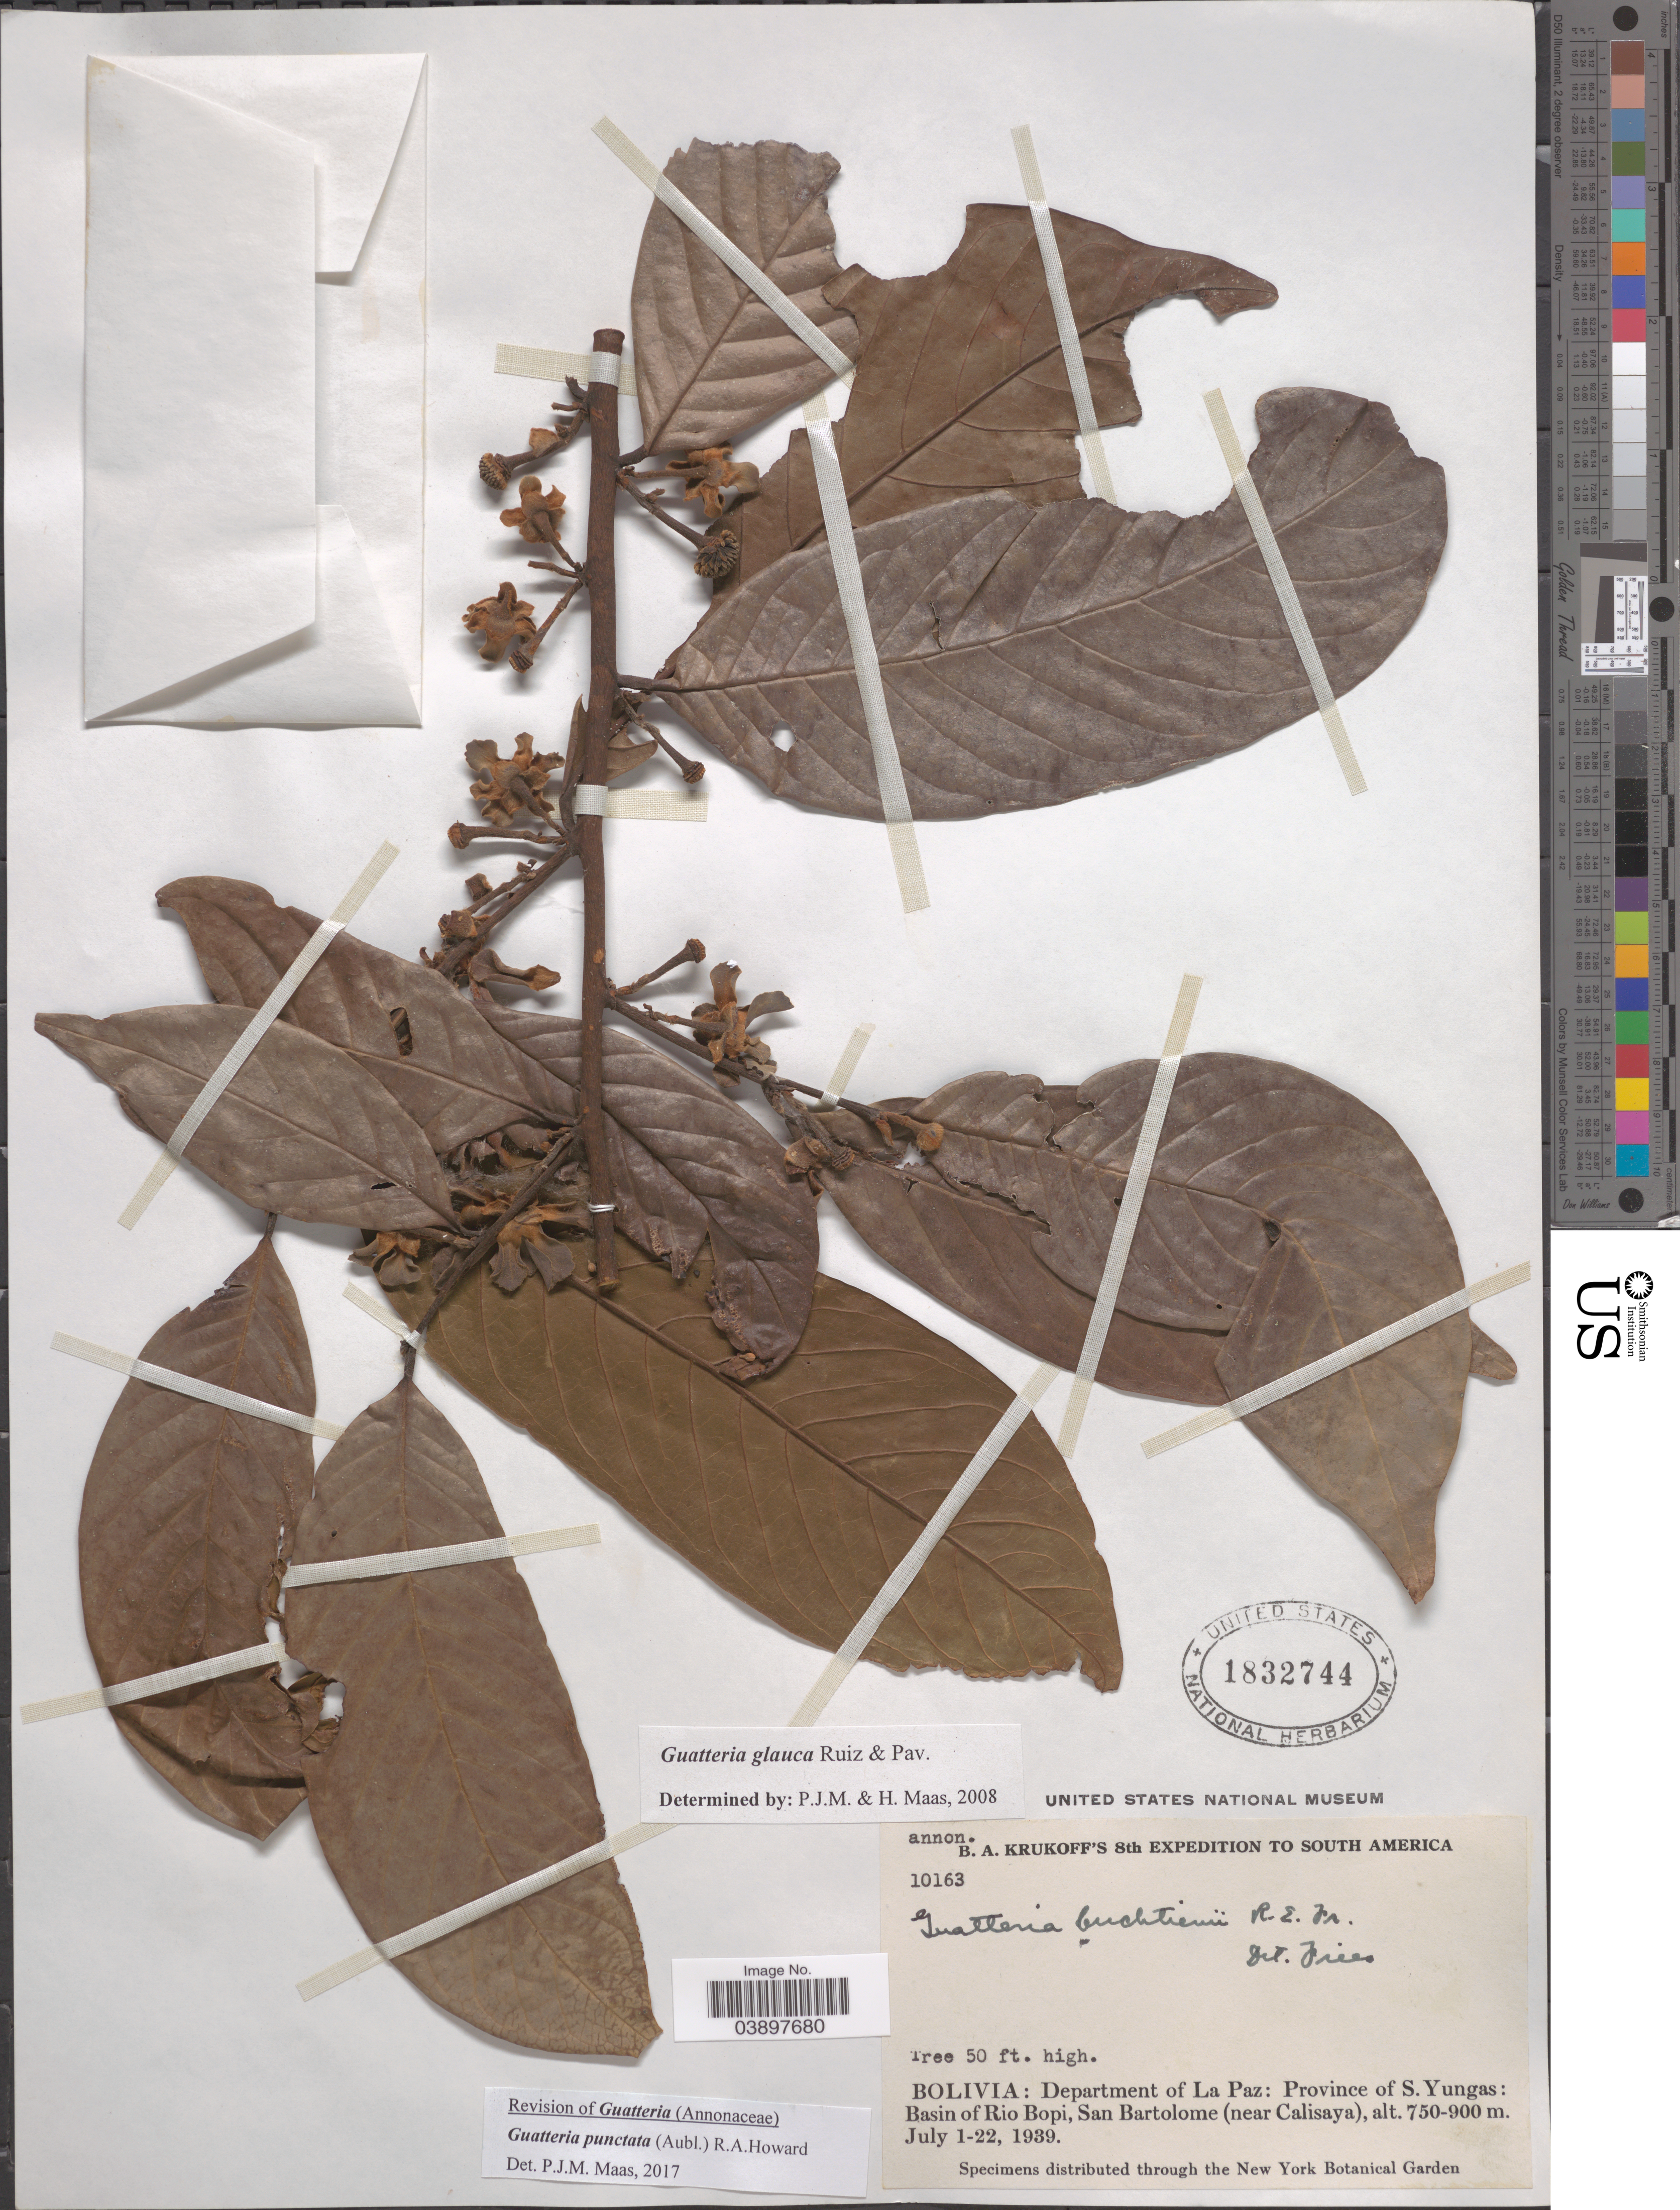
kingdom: Plantae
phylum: Tracheophyta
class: Magnoliopsida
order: Magnoliales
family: Annonaceae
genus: Guatteria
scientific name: Guatteria punctata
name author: (Aubl.) R.A. Howard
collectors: B. A. Krukoff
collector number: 10163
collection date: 1939-07-01/1939-07-22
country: Bolivia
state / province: La Paz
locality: Department of La Paz: Province of S. Yungas: Basin of Rio Bopi, San Bartolome (near Calisaya).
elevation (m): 750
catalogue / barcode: US 1832744